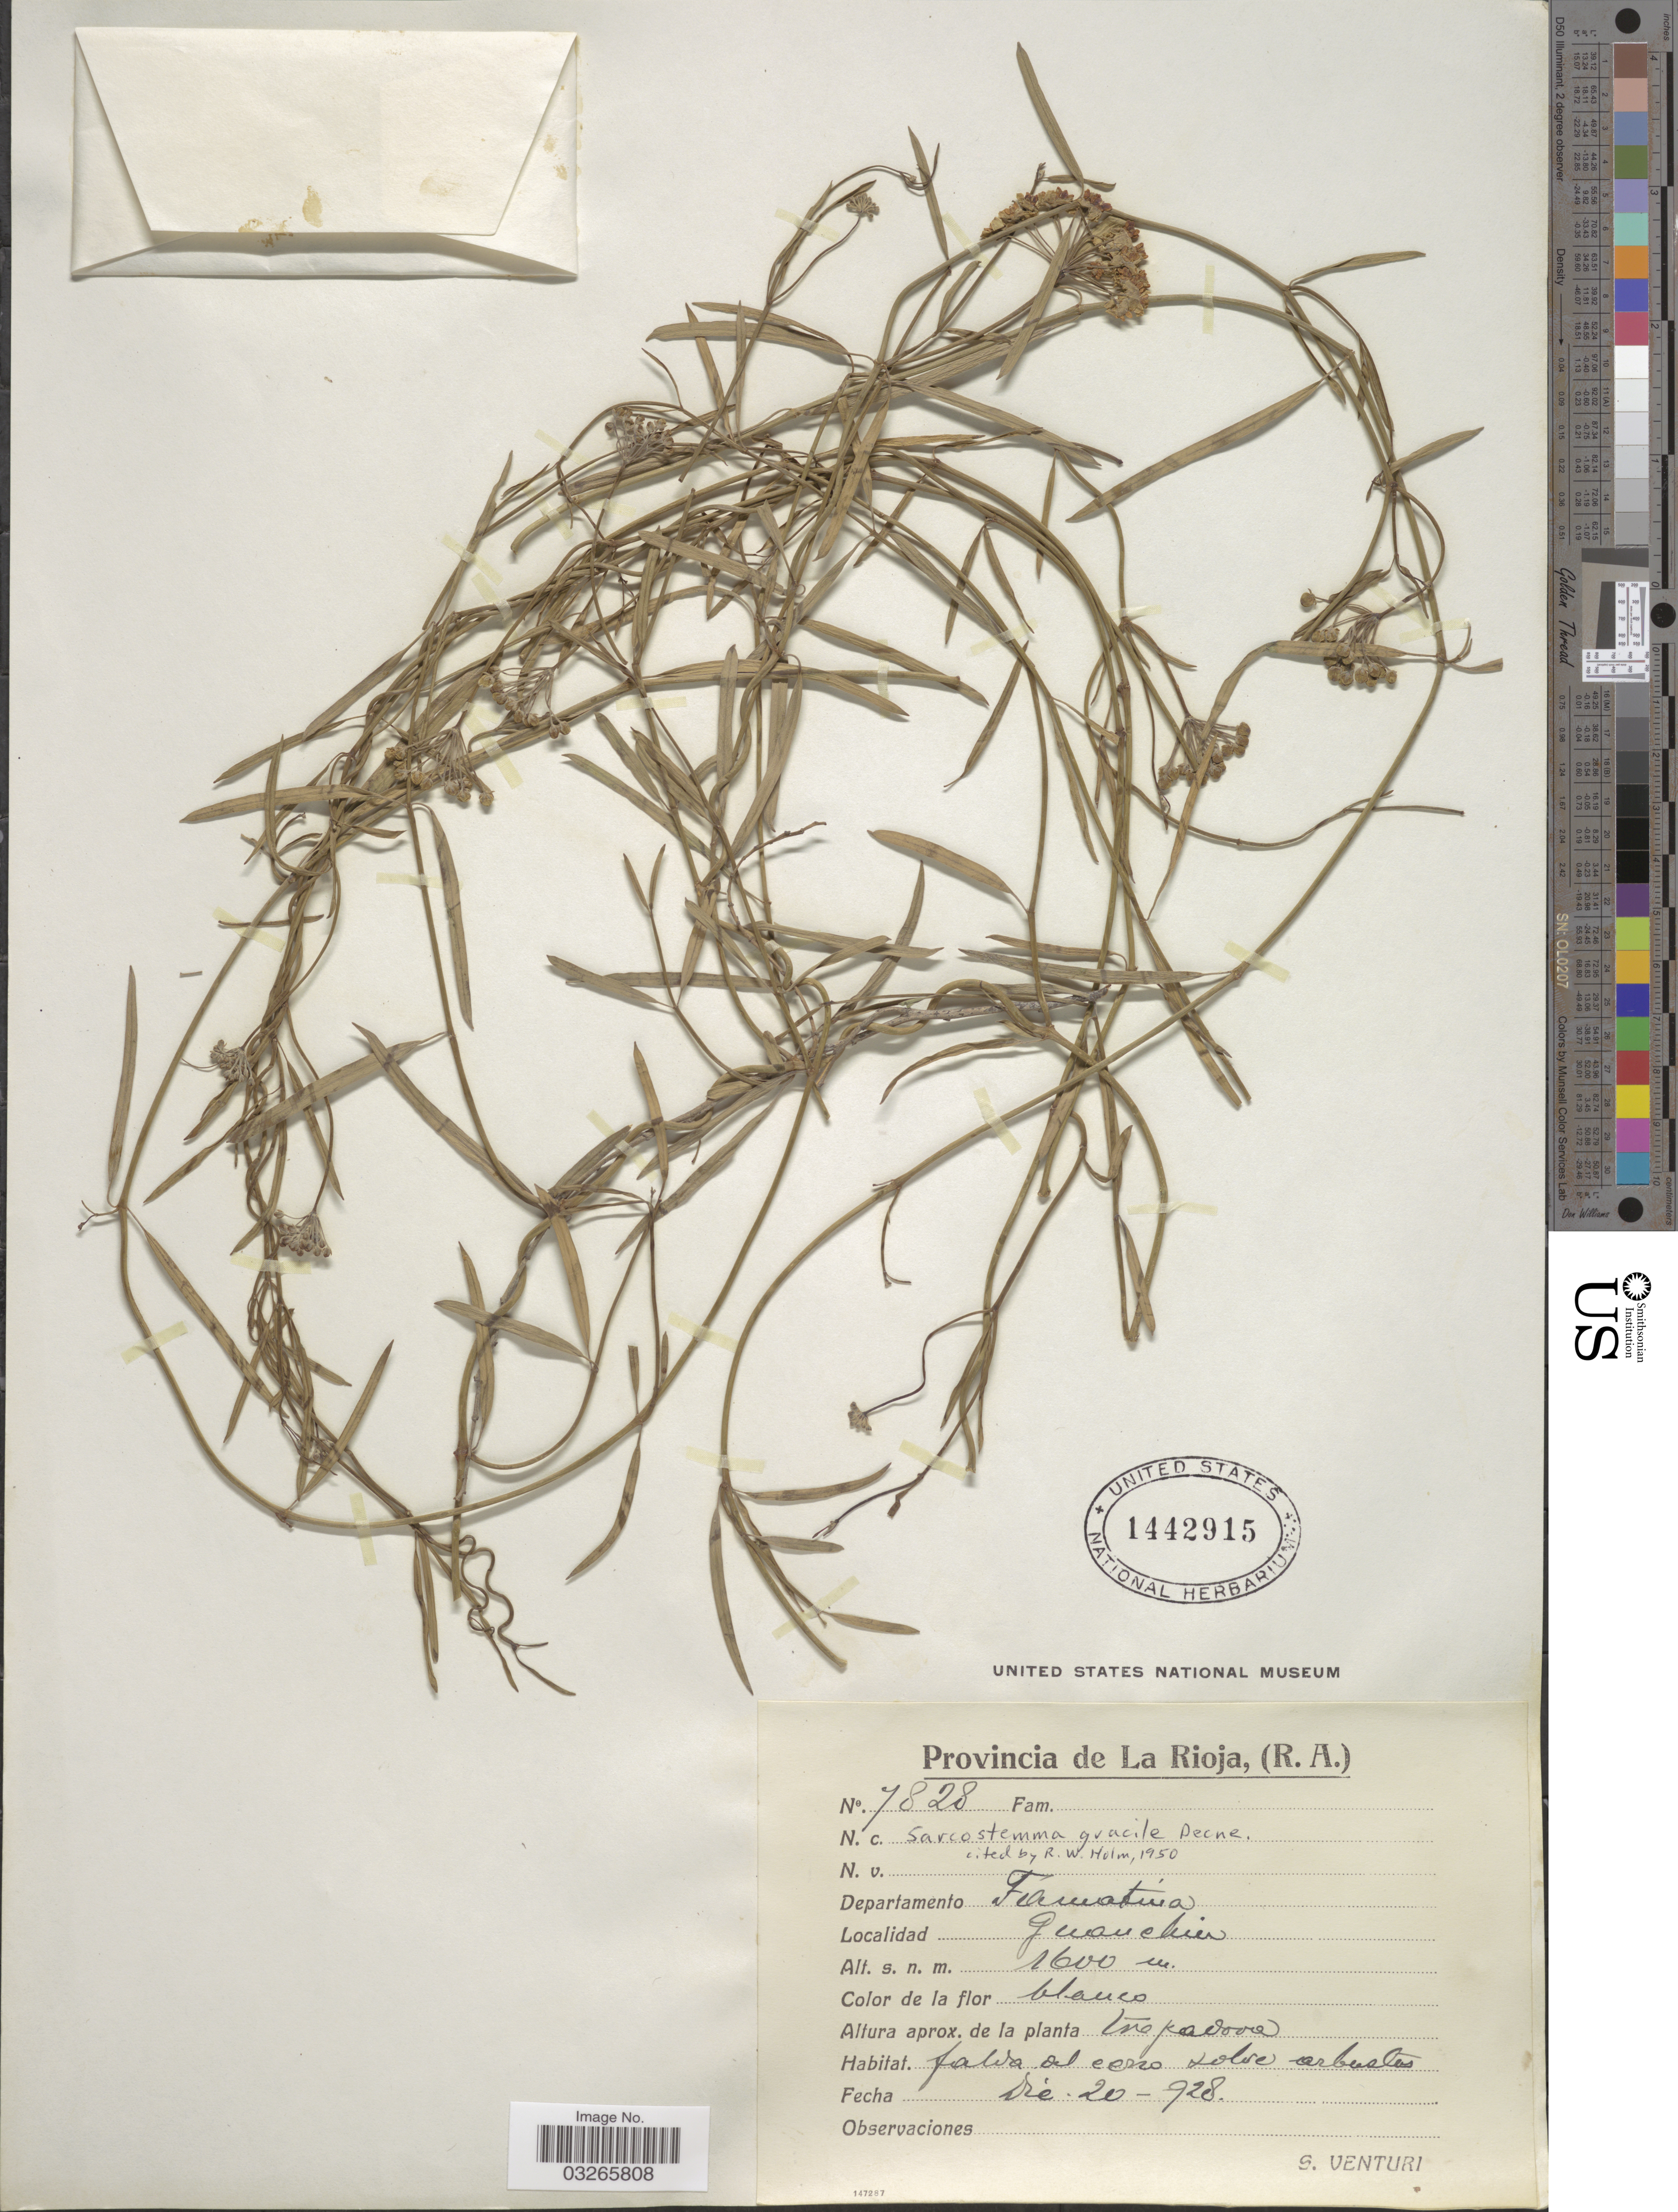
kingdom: Plantae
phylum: Tracheophyta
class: Magnoliopsida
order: Gentianales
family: Apocynaceae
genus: Sarcostemma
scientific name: Sarcostemma gracile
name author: Decne.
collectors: S. Venturi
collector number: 7828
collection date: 1928-12-20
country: Argentina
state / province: La Rioja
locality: Departamento Famatina. Guanchin.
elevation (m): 1600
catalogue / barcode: US 1442915